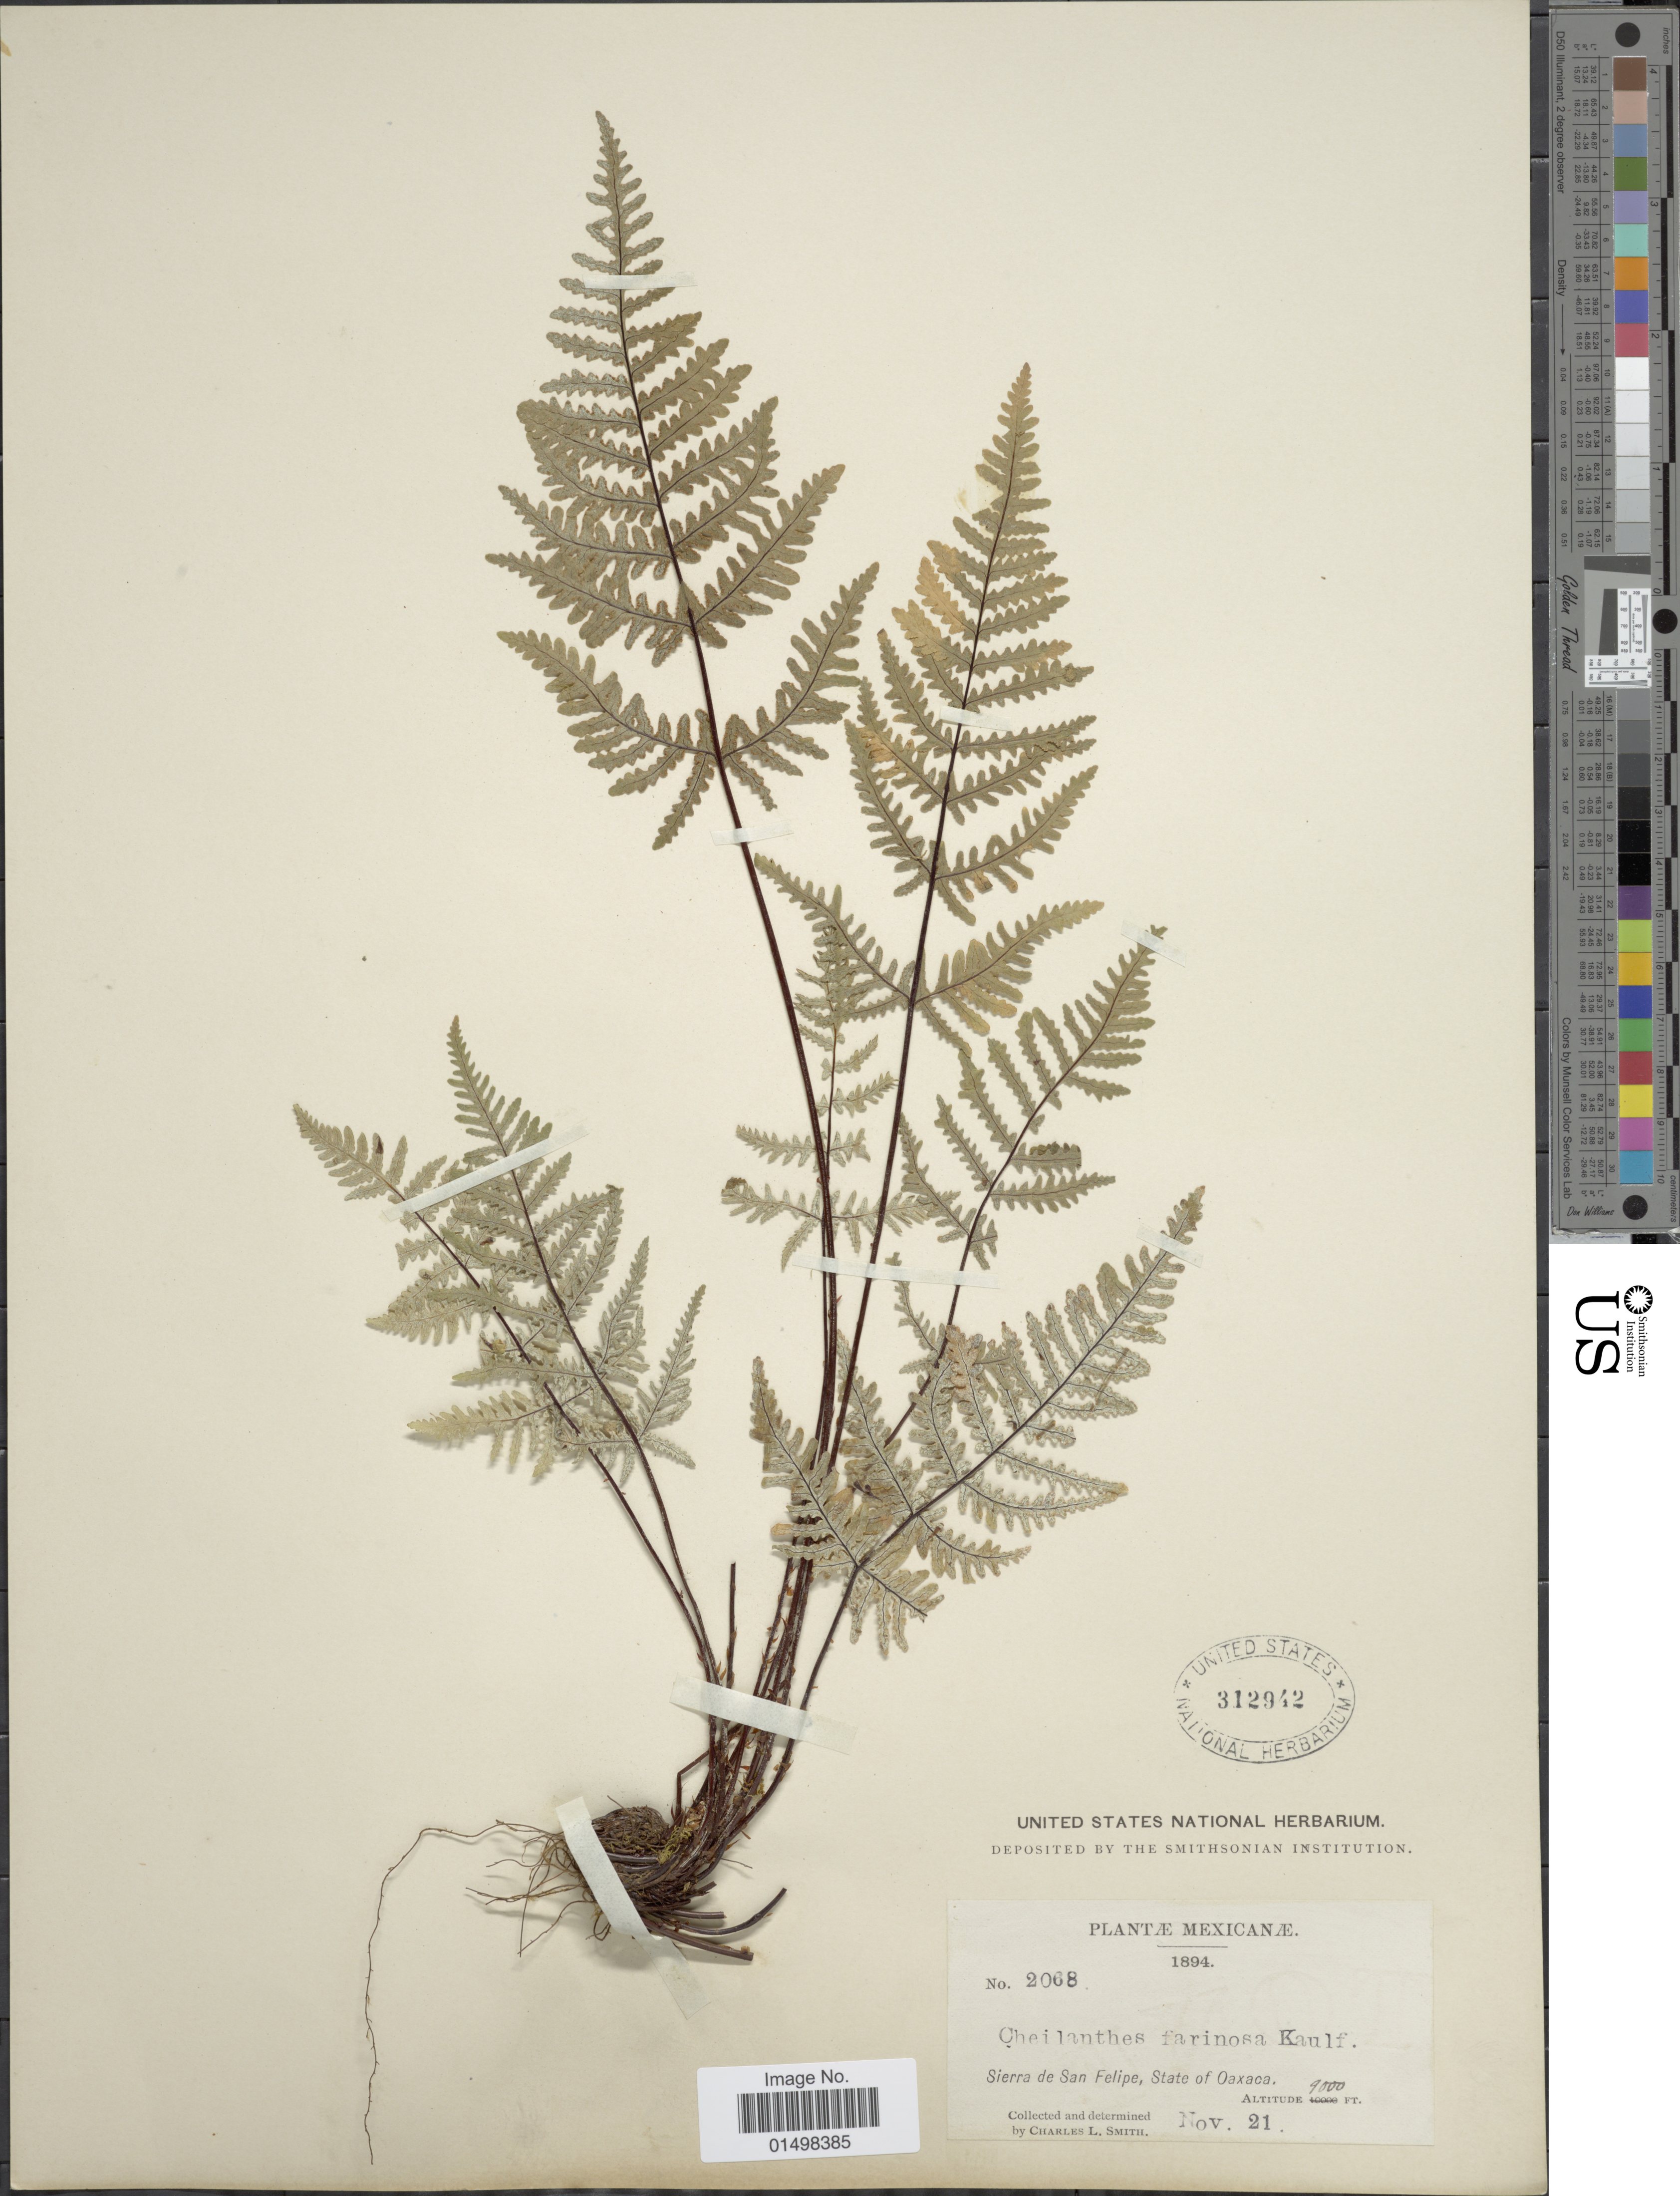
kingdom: Plantae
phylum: Tracheophyta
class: Polypodiopsida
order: Polypodiales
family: Pteridaceae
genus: Aleuritopteris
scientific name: Aleuritopteris farinosa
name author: (Forssk.) Fée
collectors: C. L. Smith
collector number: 2068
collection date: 1894-11-21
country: Mexico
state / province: Oaxaca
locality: Sierra de San Felipe, State of Oaxaca.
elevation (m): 2743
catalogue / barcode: US 312942